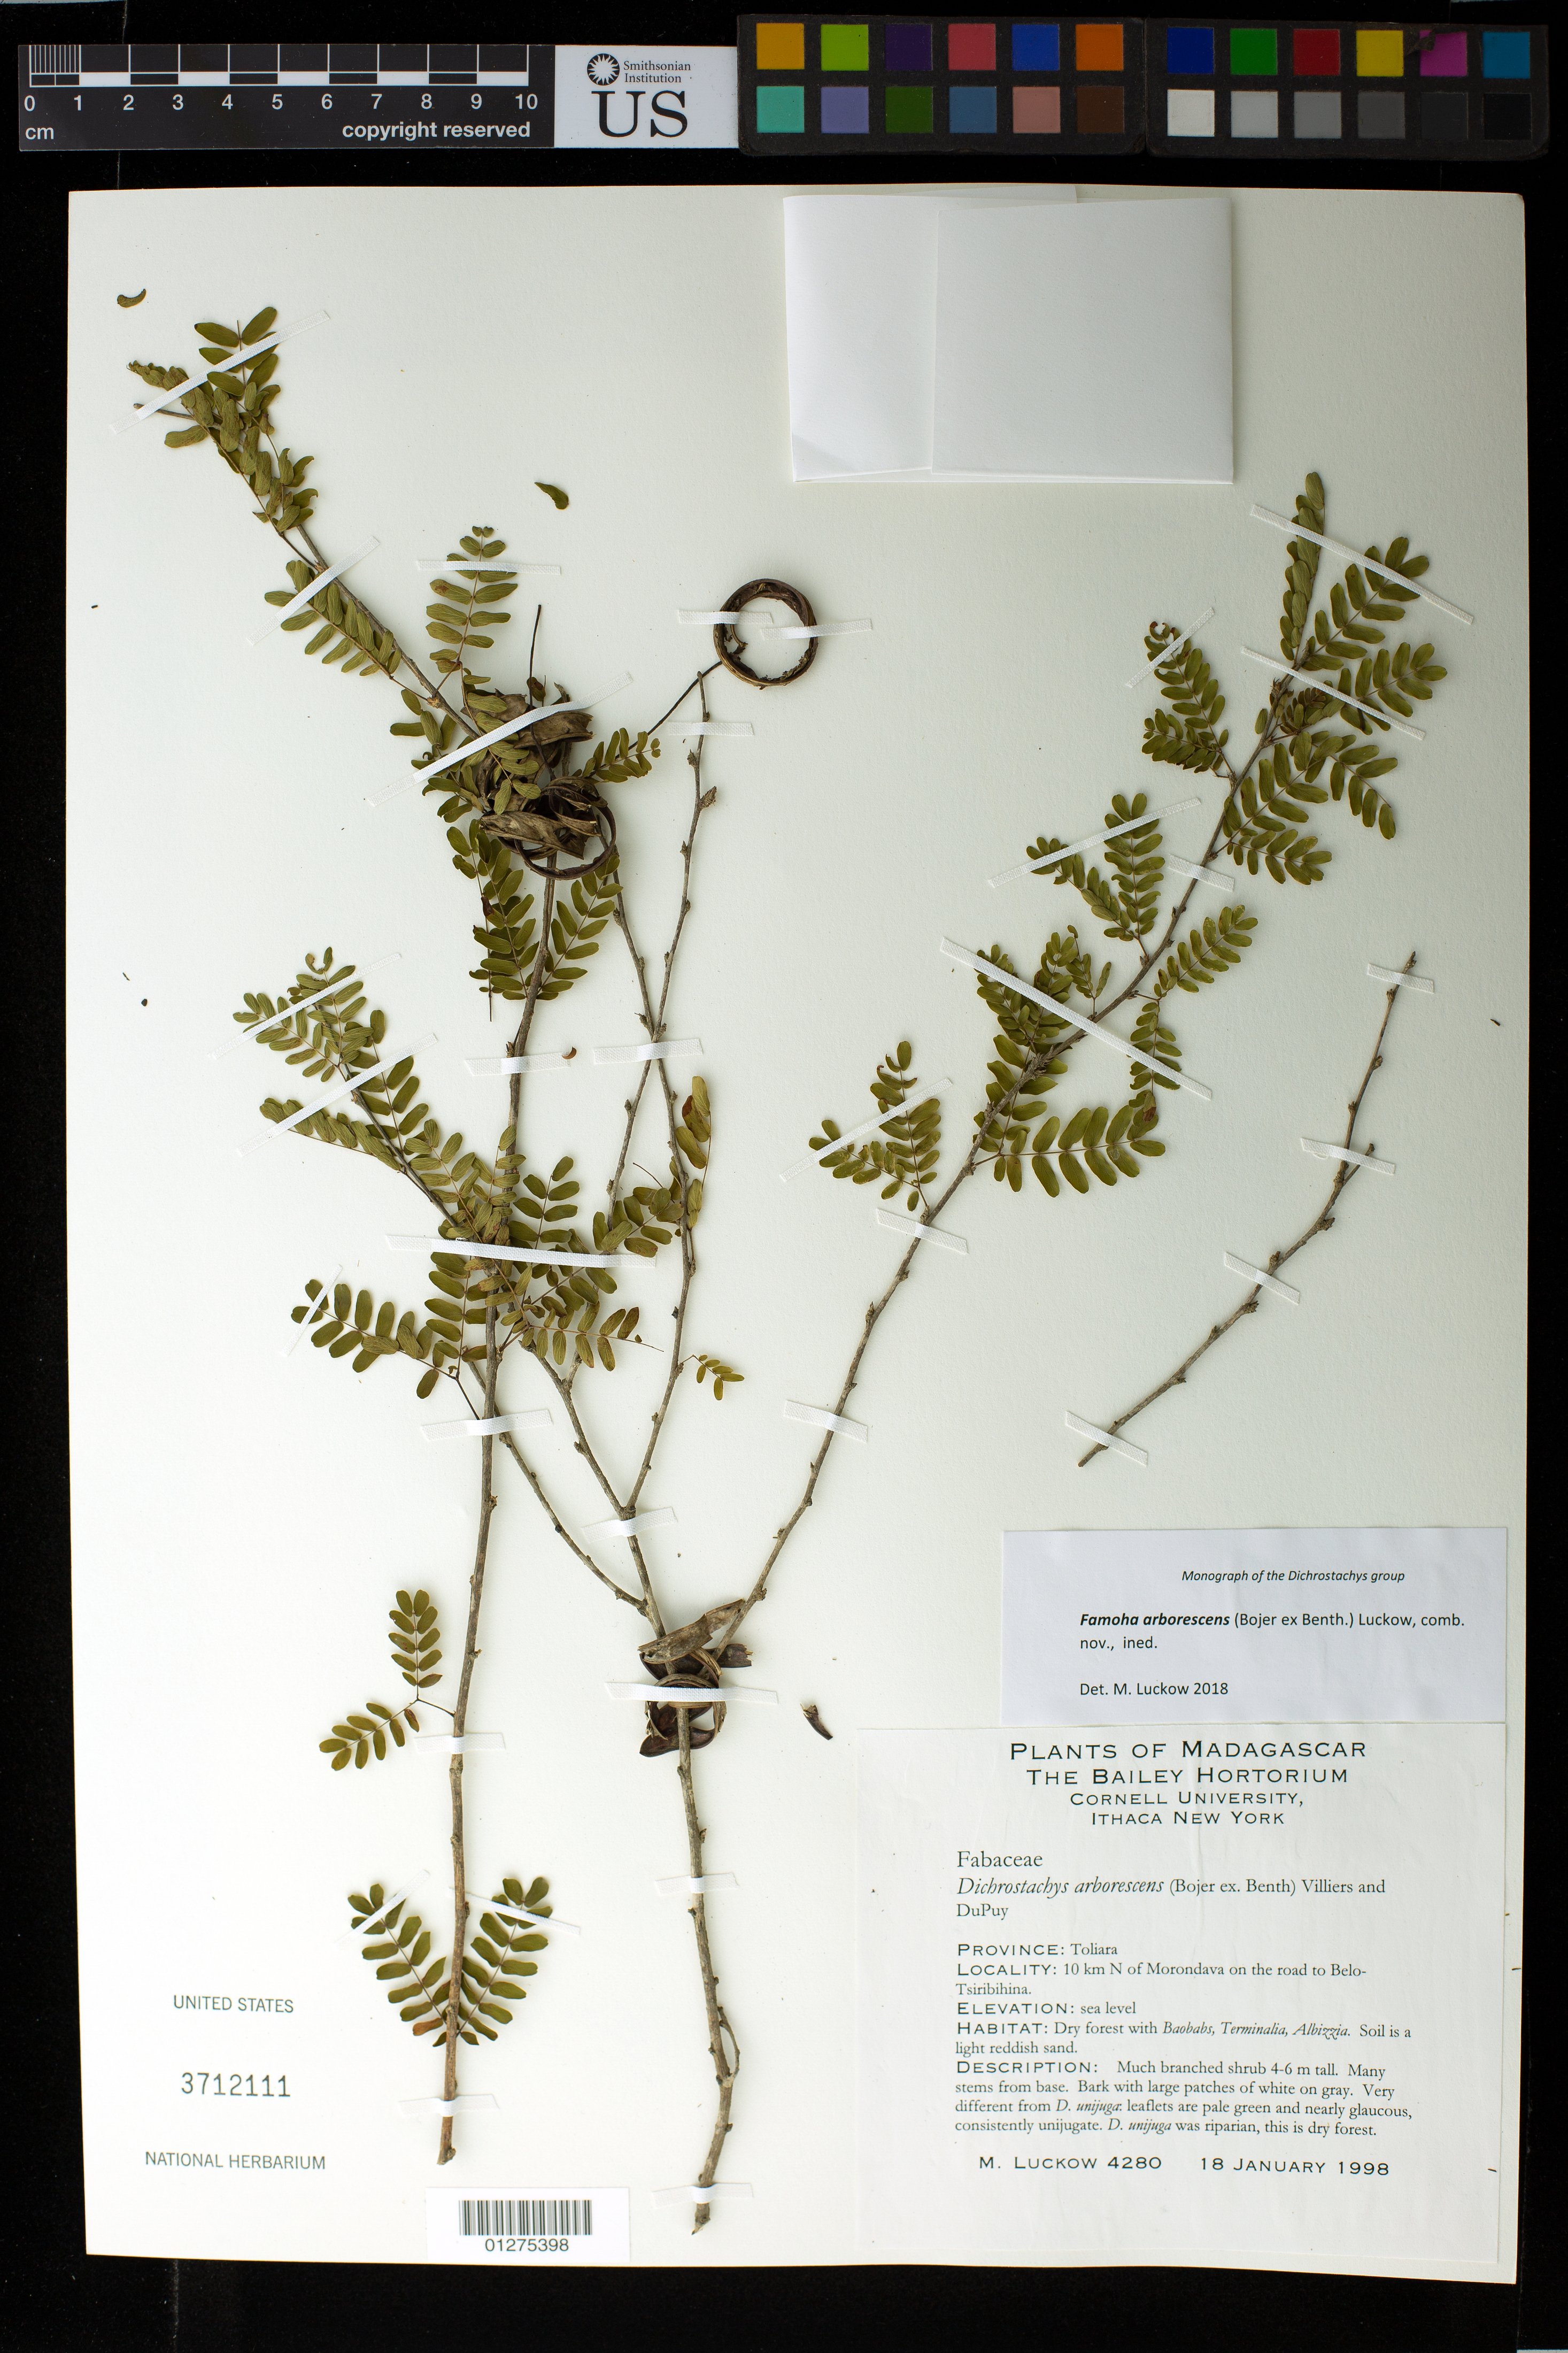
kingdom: Plantae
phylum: Tracheophyta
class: Magnoliopsida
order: Fabales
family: Fabaceae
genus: Dichrostachys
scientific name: Dichrostachys arborescens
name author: (Bojer ex Benth.) Villiers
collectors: M. A. Luckow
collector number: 4280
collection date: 1998-01-18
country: Madagascar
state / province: Menabe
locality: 10 km N of Morondava on the road to Belo-Tsiribihina.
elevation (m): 4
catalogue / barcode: US 3712111